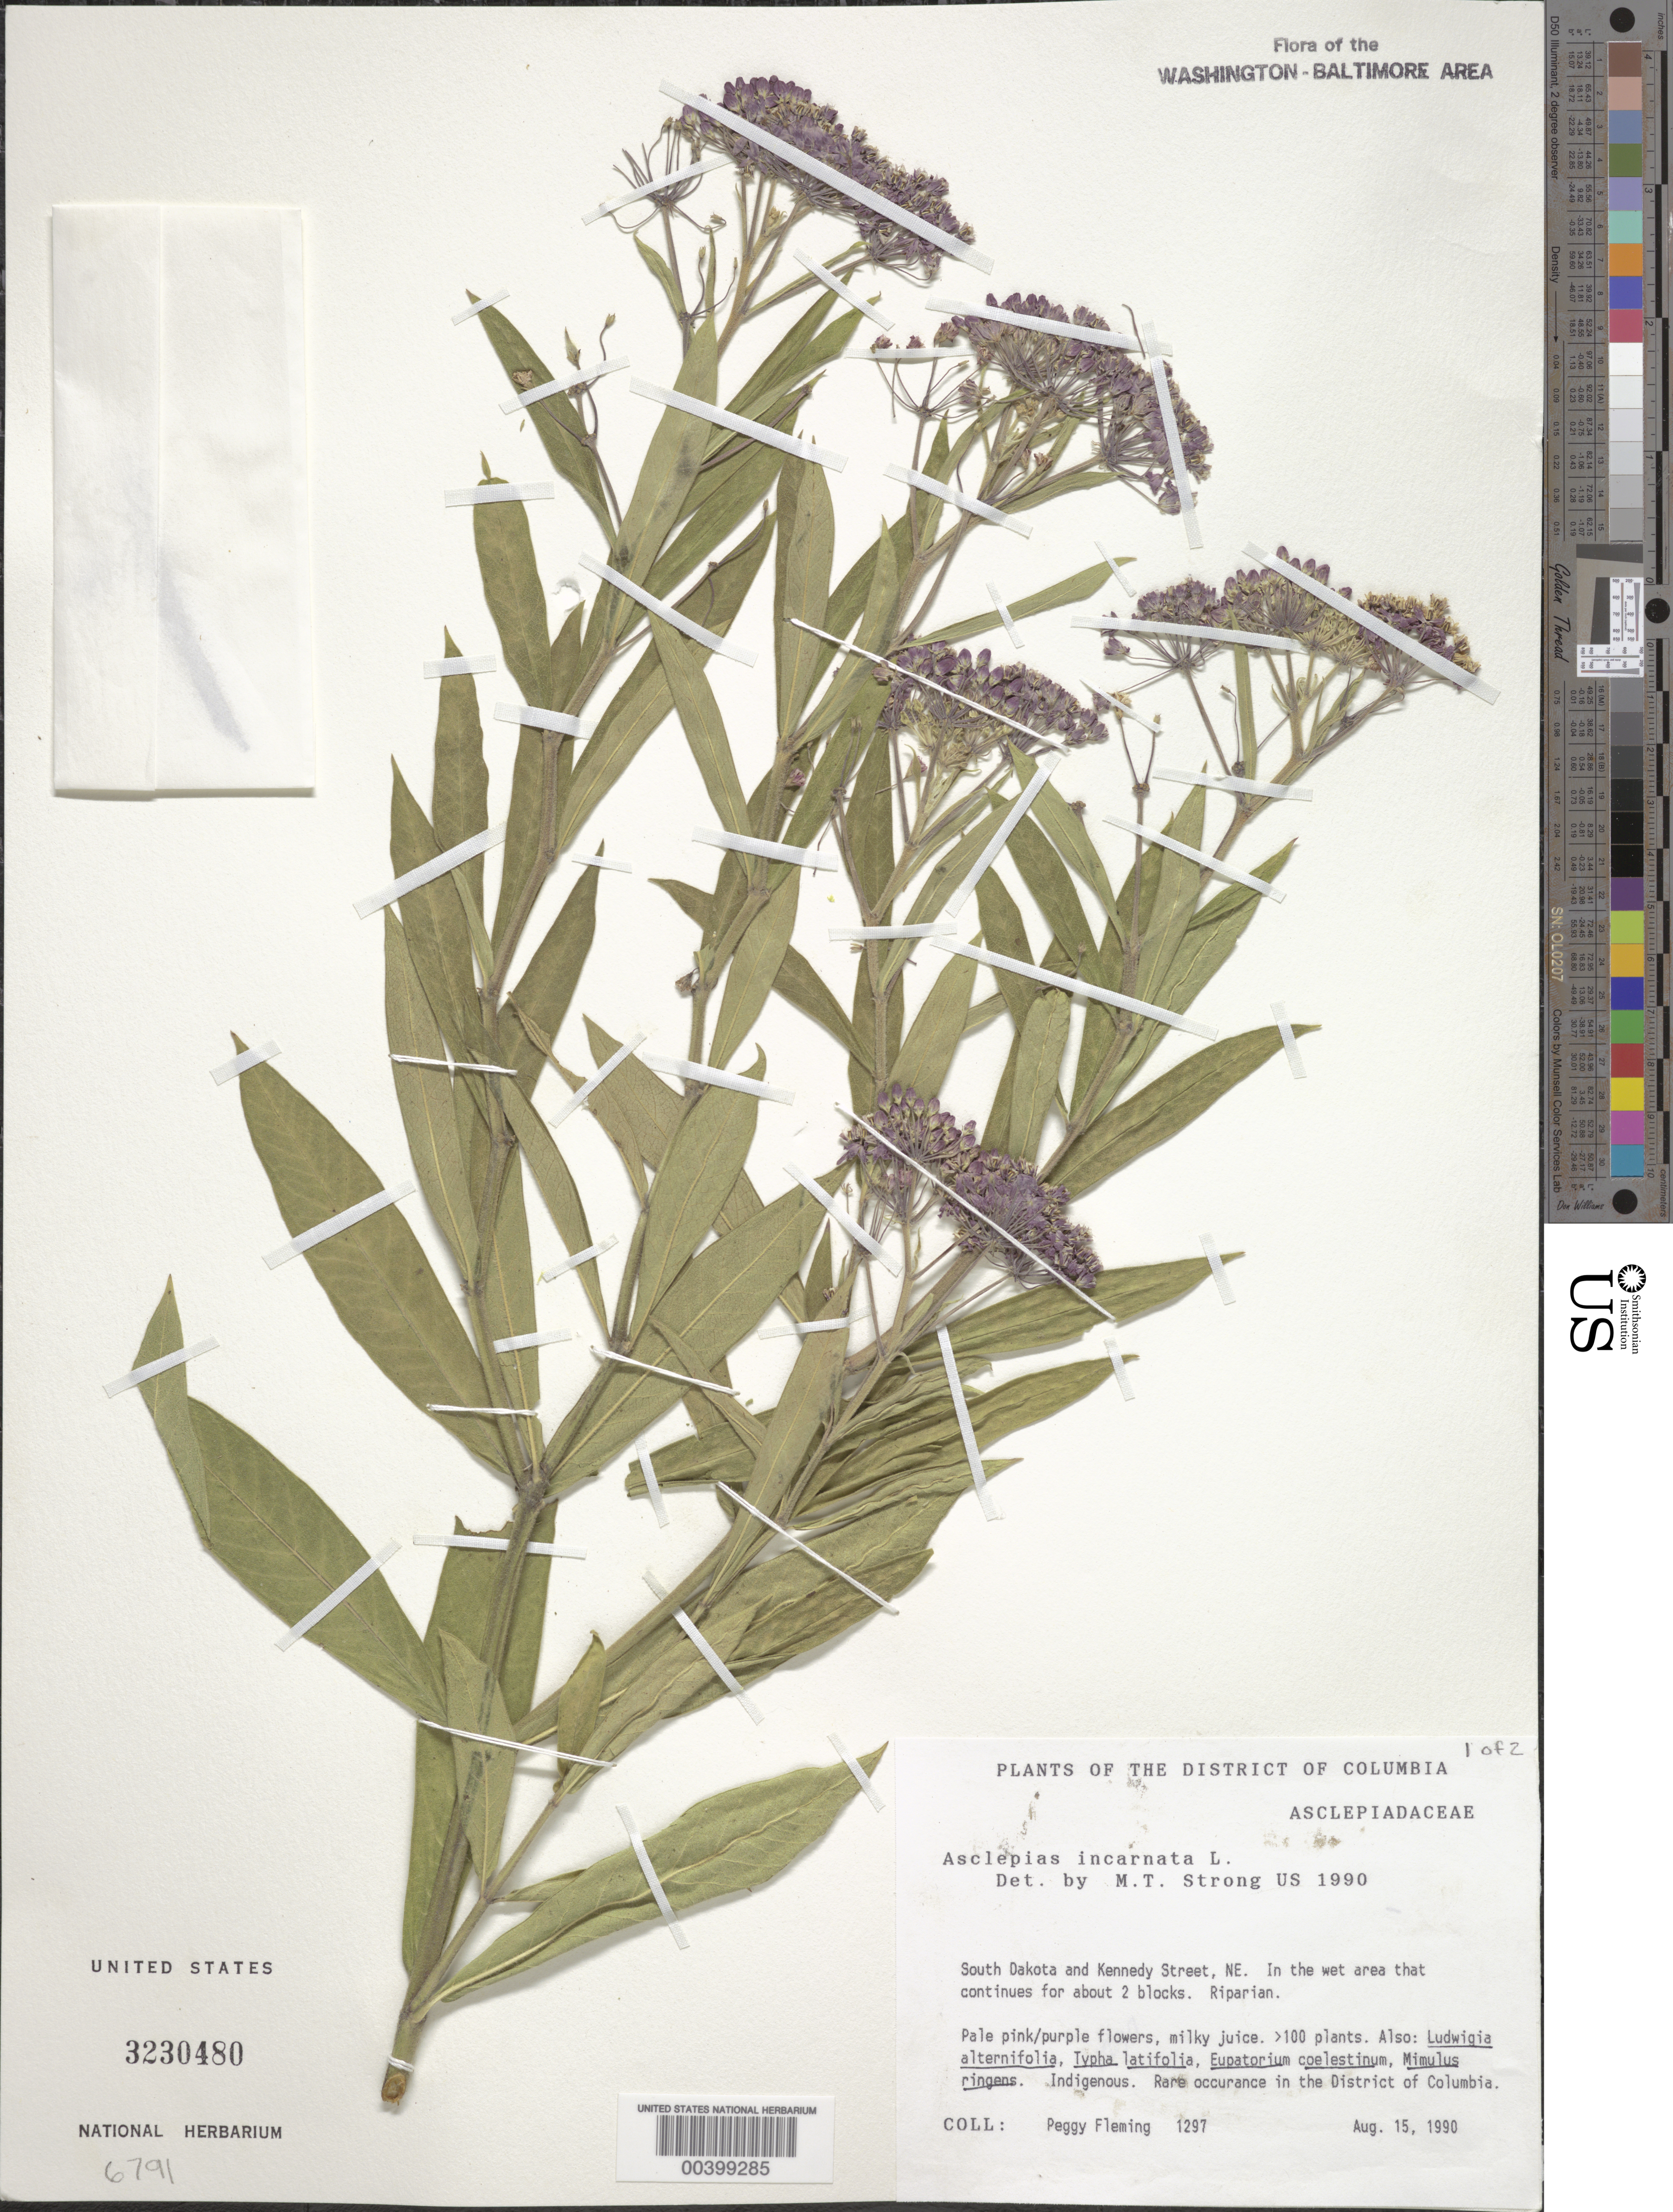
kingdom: Plantae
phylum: Tracheophyta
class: Magnoliopsida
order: Gentianales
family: Apocynaceae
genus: Asclepias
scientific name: Asclepias incarnata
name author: L.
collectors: P. Fleming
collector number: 1297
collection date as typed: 15 Aug 1990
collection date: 1990-08-15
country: United States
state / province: District of Columbia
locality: South Dakota and Kennedy St, NE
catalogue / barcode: US 3230480